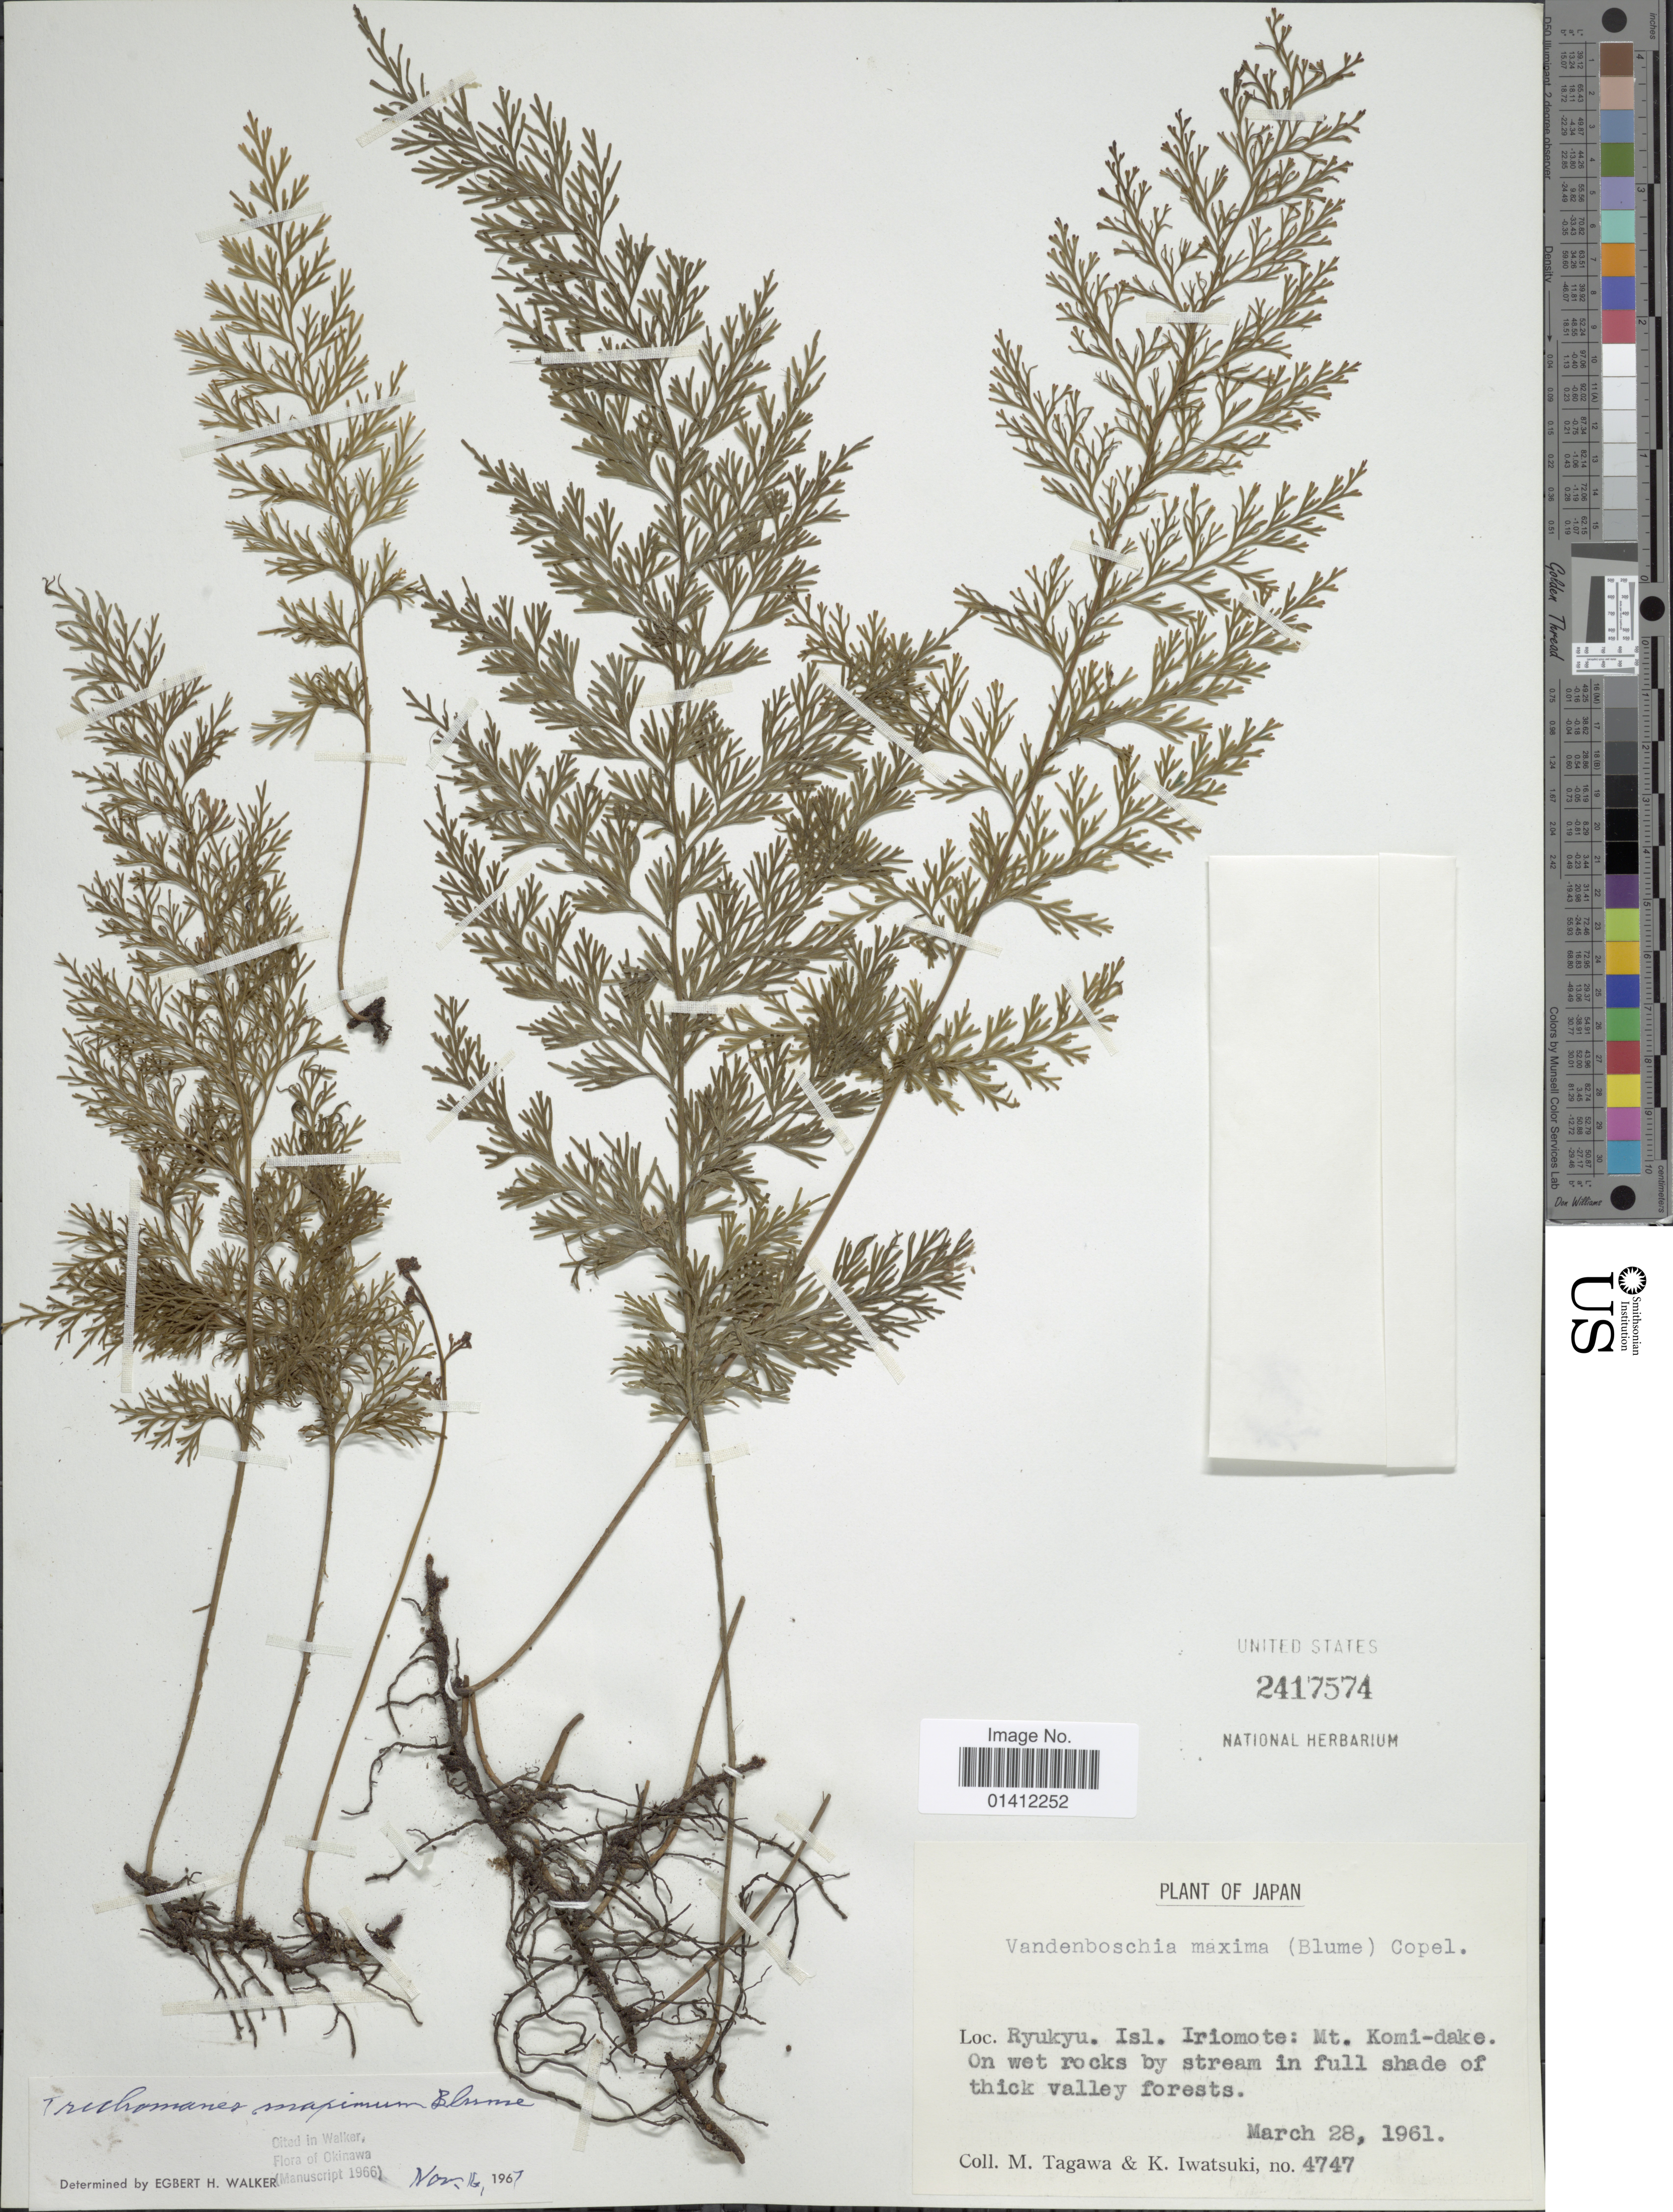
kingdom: Plantae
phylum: Tracheophyta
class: Polypodiopsida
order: Hymenophyllales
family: Hymenophyllaceae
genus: Vandenboschia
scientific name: Vandenboschia maxima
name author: (Blume) Copel.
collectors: M. Tagawa & K. Iwatsuki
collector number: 4747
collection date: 1961-03-28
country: Japan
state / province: Okinawa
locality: Ryukyu. Isl. Iriomote; Mt. Komi-dake. On wet rocks by stream in full shade of thick valley forests.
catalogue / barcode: US 2417574